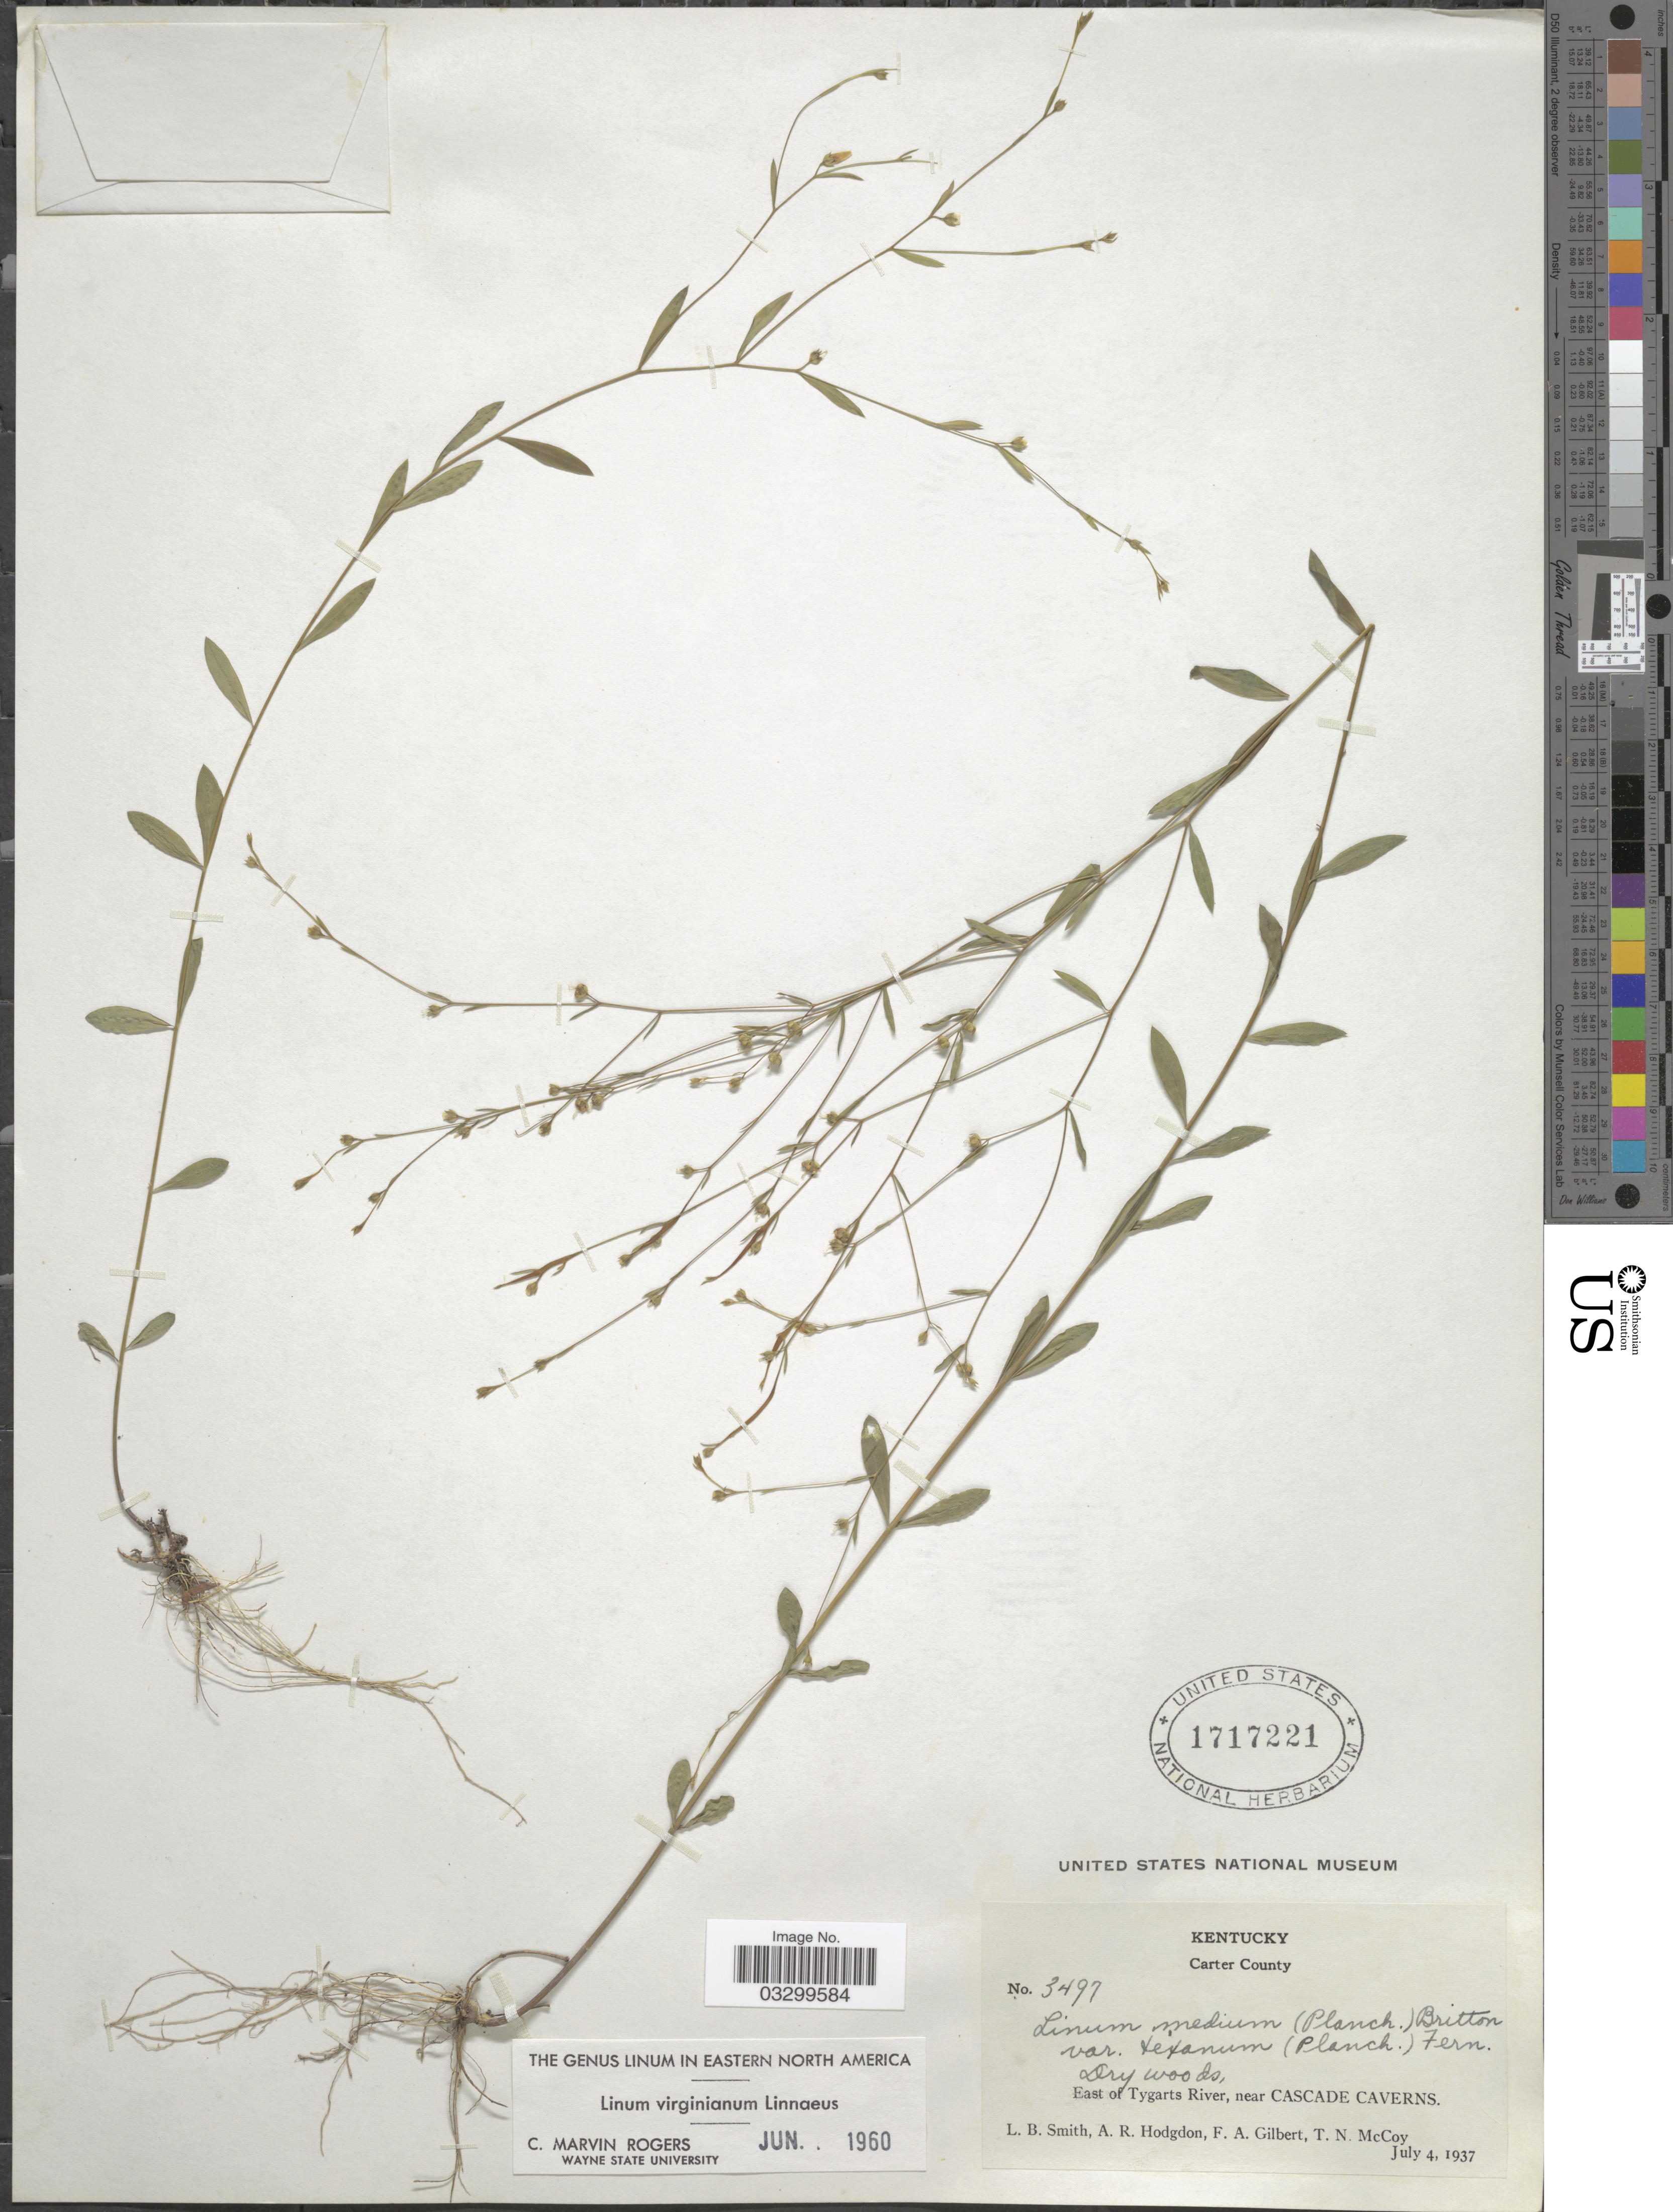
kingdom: Plantae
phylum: Tracheophyta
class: Magnoliopsida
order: Malpighiales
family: Linaceae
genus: Linum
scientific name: Linum virginianum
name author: L.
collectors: L. Smith, A. R. Hodgdon, F. A. Gilbert & T. N. McCoy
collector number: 3497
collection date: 1937-07-04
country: United States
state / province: Kentucky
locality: Carter County. East of Tygarts River, near Cascade Caverns.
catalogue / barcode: US 1717221